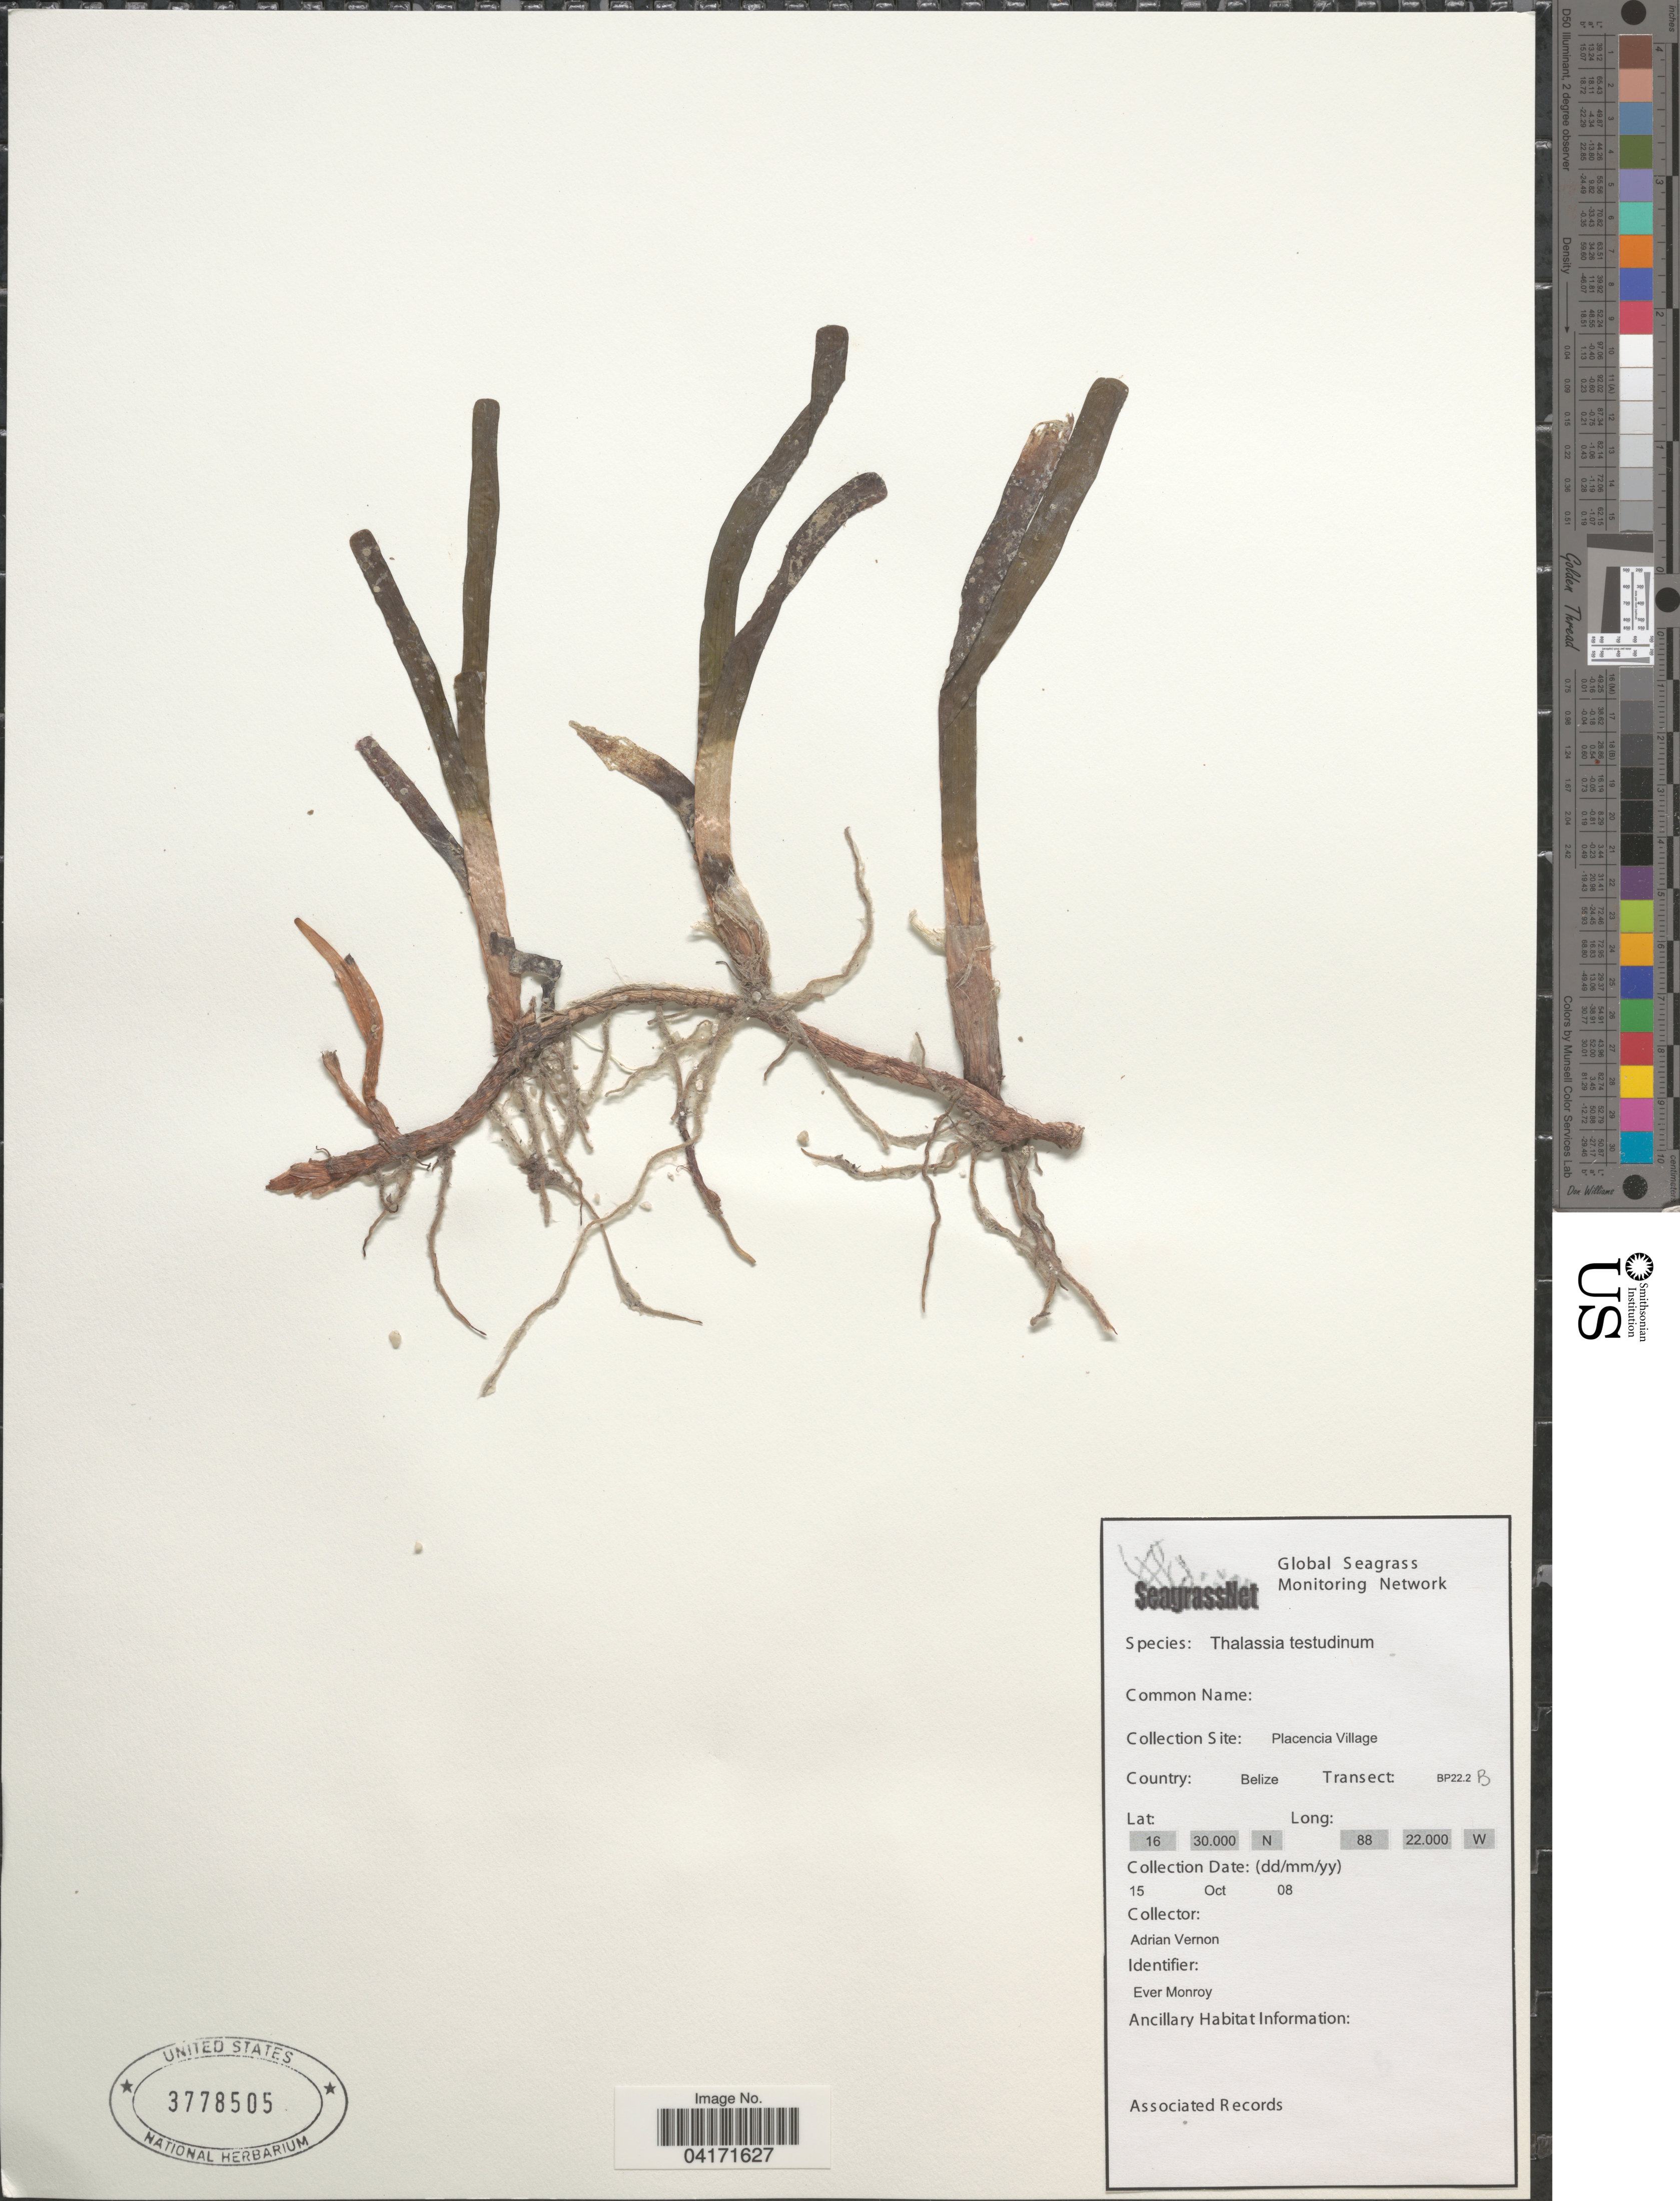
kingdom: Plantae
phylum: Tracheophyta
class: Liliopsida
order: Alismatales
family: Hydrocharitaceae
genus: Thalassia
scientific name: Thalassia testudinum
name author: Banks & Sol. ex K.D. Koenig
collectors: A. Vernon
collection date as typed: Transcribed d/m/y: 15/10/8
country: Belize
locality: Placencia Village. Transect: BP22.2 B.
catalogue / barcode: US 3778505